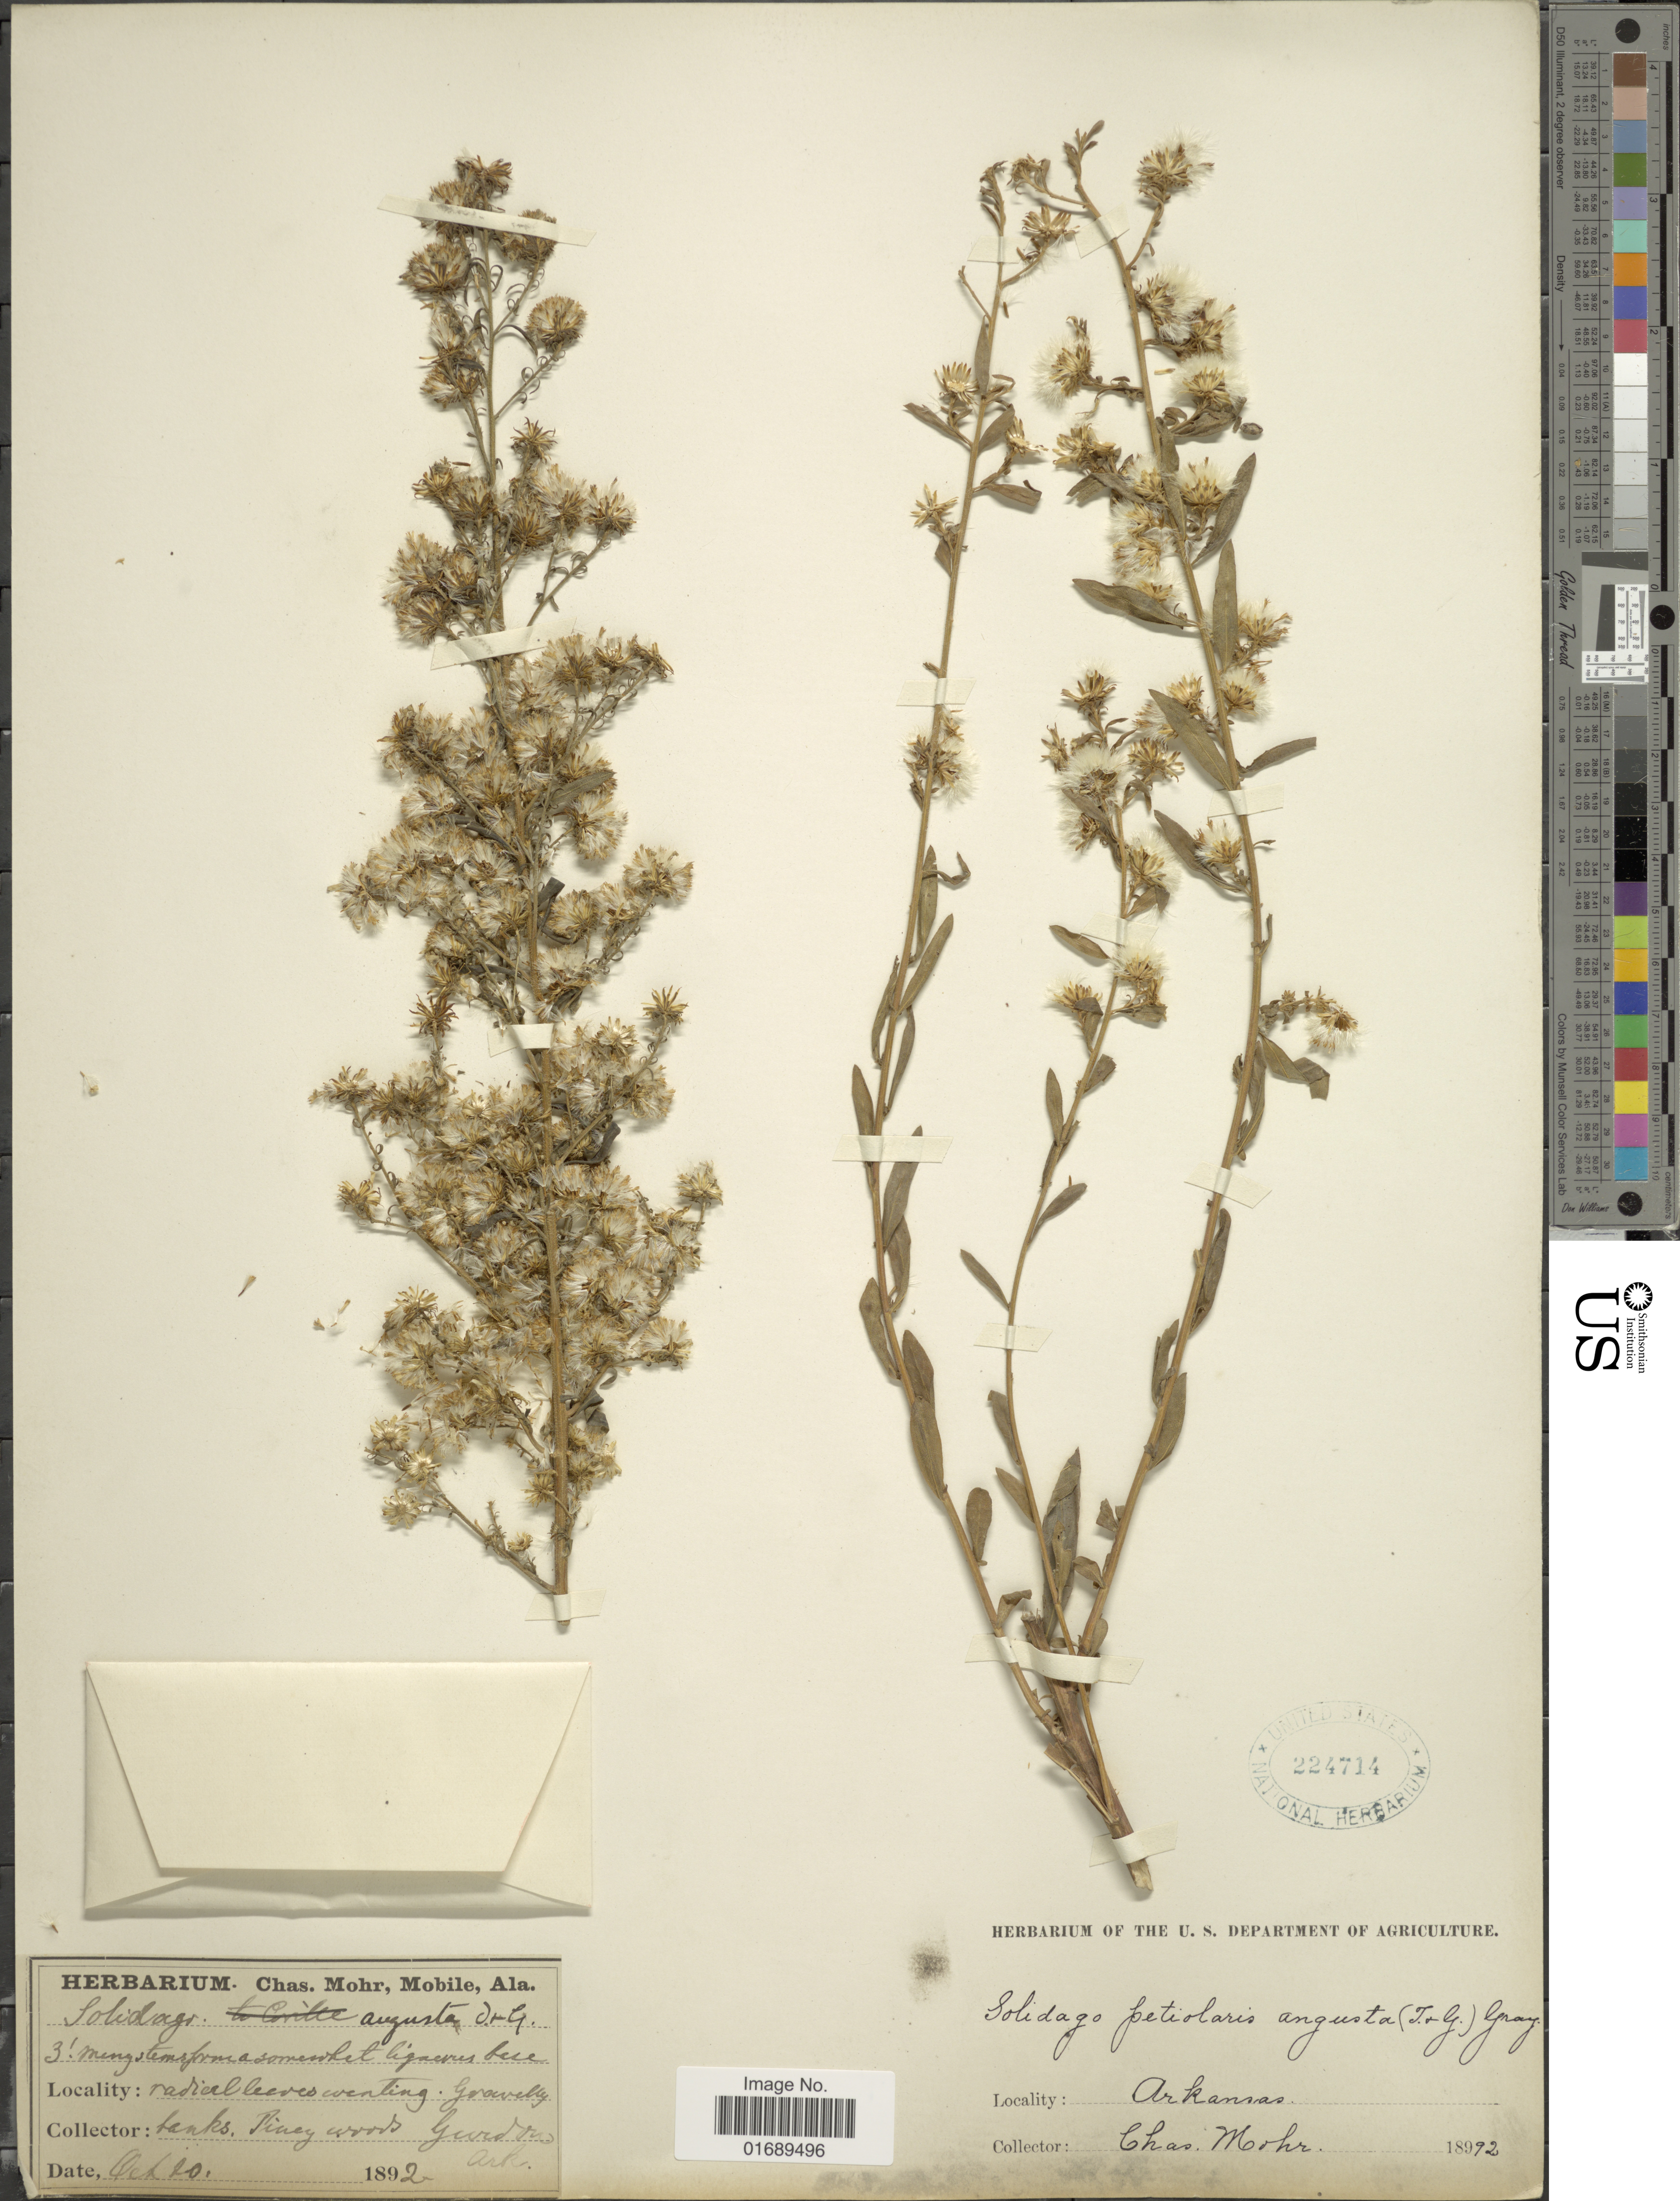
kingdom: Plantae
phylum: Tracheophyta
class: Magnoliopsida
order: Asterales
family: Asteraceae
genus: Solidago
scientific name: Solidago petiolaris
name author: Aiton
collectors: C. T. Mohr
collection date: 1892-10-20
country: United States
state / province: Arkansas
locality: Radical leaves wenting. Gravelly banks. Pine woods [illegible text]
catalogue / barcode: US 224714